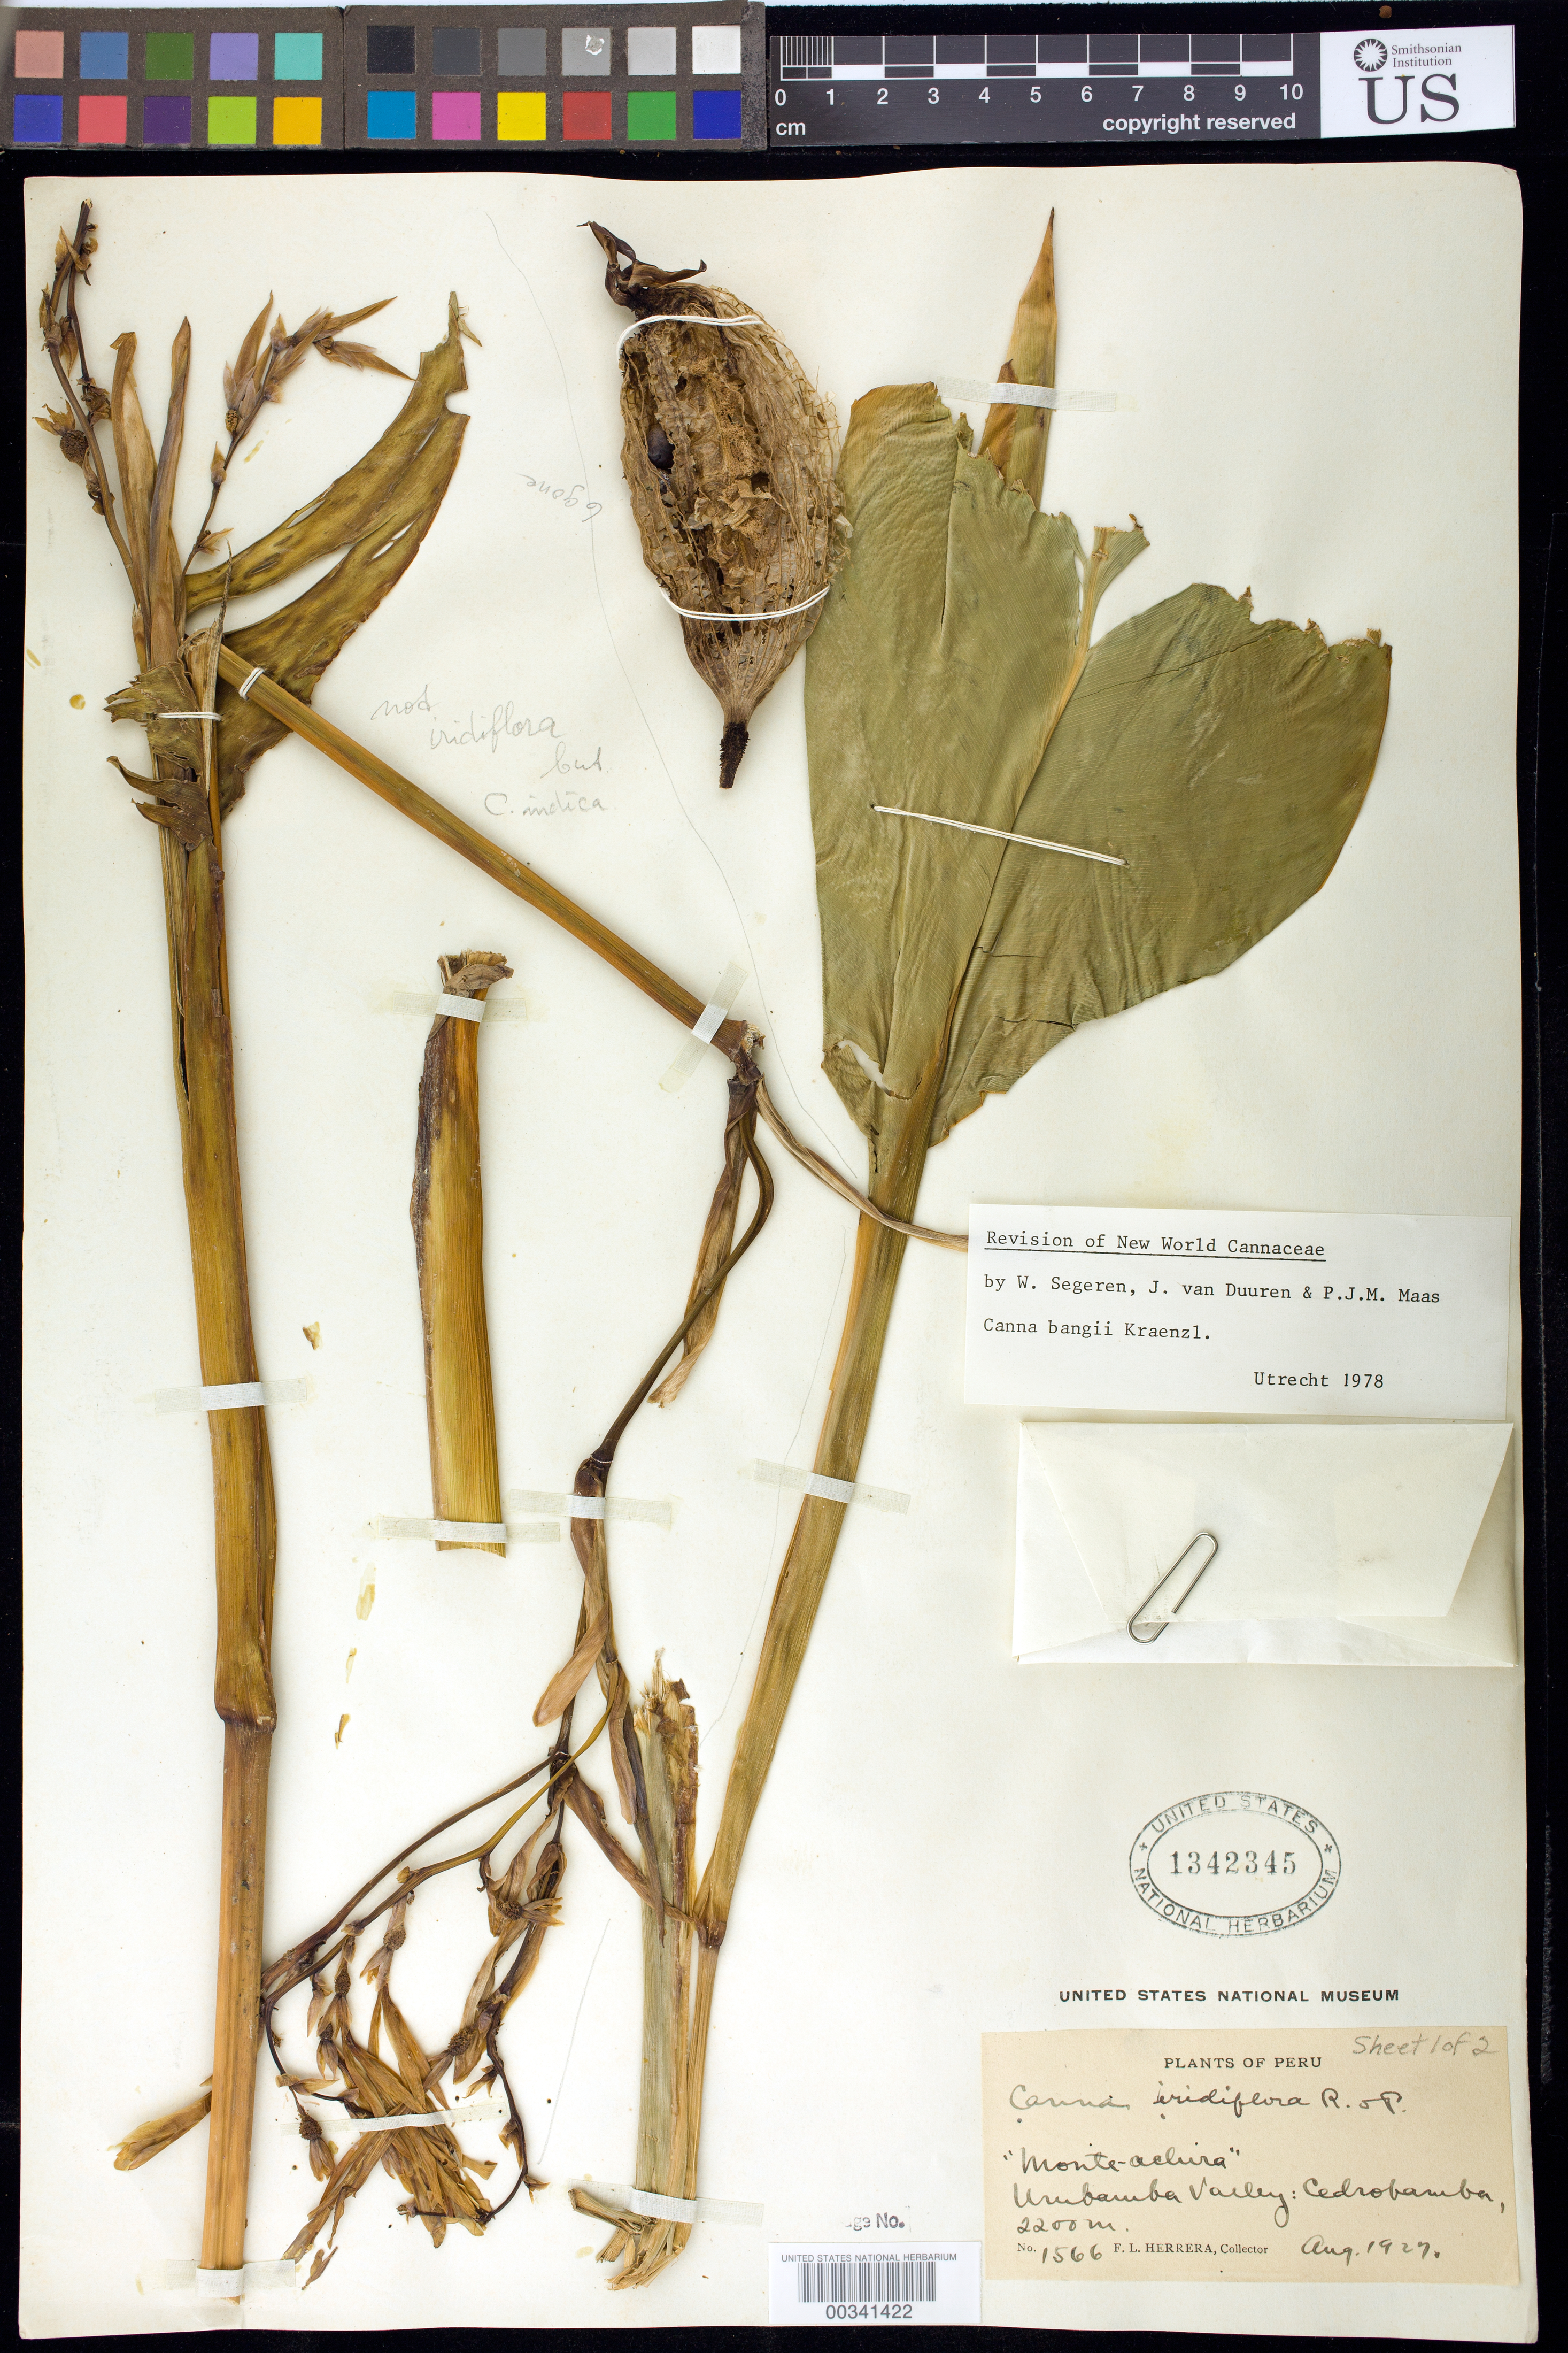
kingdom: Plantae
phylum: Tracheophyta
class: Liliopsida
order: Zingiberales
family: Cannaceae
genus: Canna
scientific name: Canna bangii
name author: Kraenzl. in Engl.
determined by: Segeren, W.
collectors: F. L. Herrera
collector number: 1566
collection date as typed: Aug 1927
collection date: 1927-08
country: Peru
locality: Urubamba Valley: Cedrobamba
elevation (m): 2200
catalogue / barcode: US 1342345